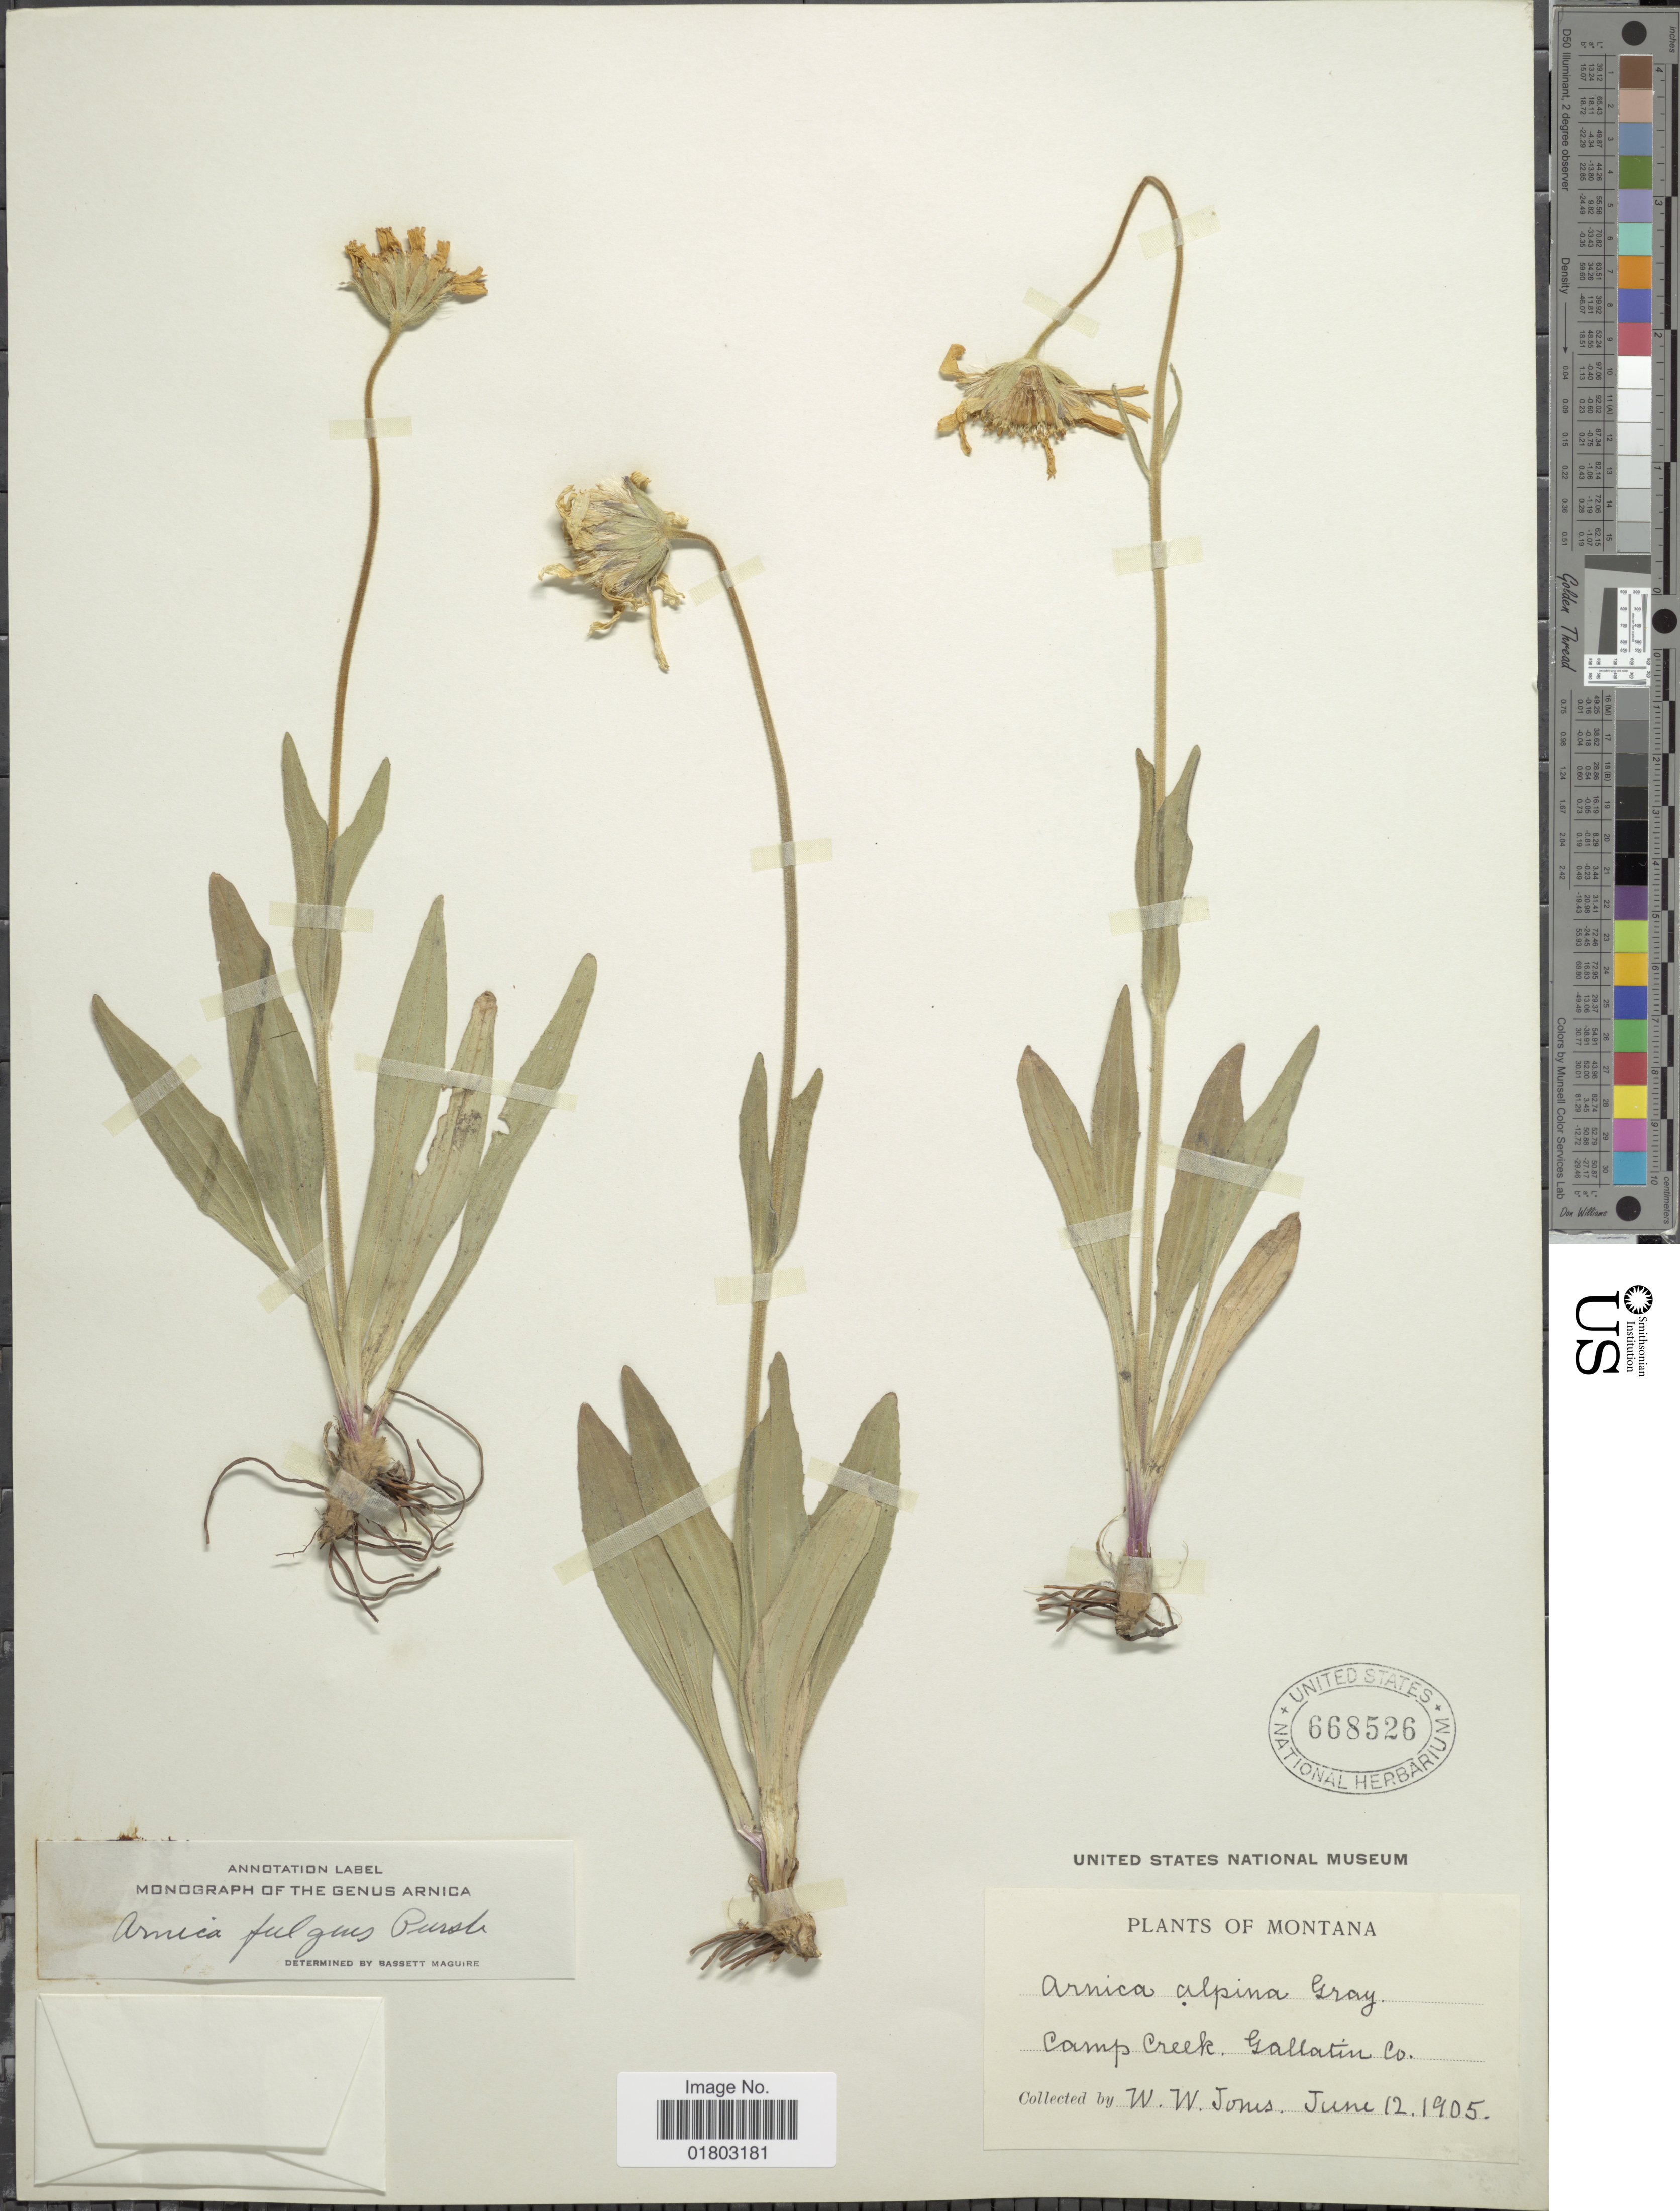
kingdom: Plantae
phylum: Tracheophyta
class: Magnoliopsida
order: Asterales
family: Asteraceae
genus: Arnica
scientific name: Arnica fulgens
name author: Pursh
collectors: W. W. Jones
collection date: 1905-06-12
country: United States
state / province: Montana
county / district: Gallatin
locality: Camp Creek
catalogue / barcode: US 668526